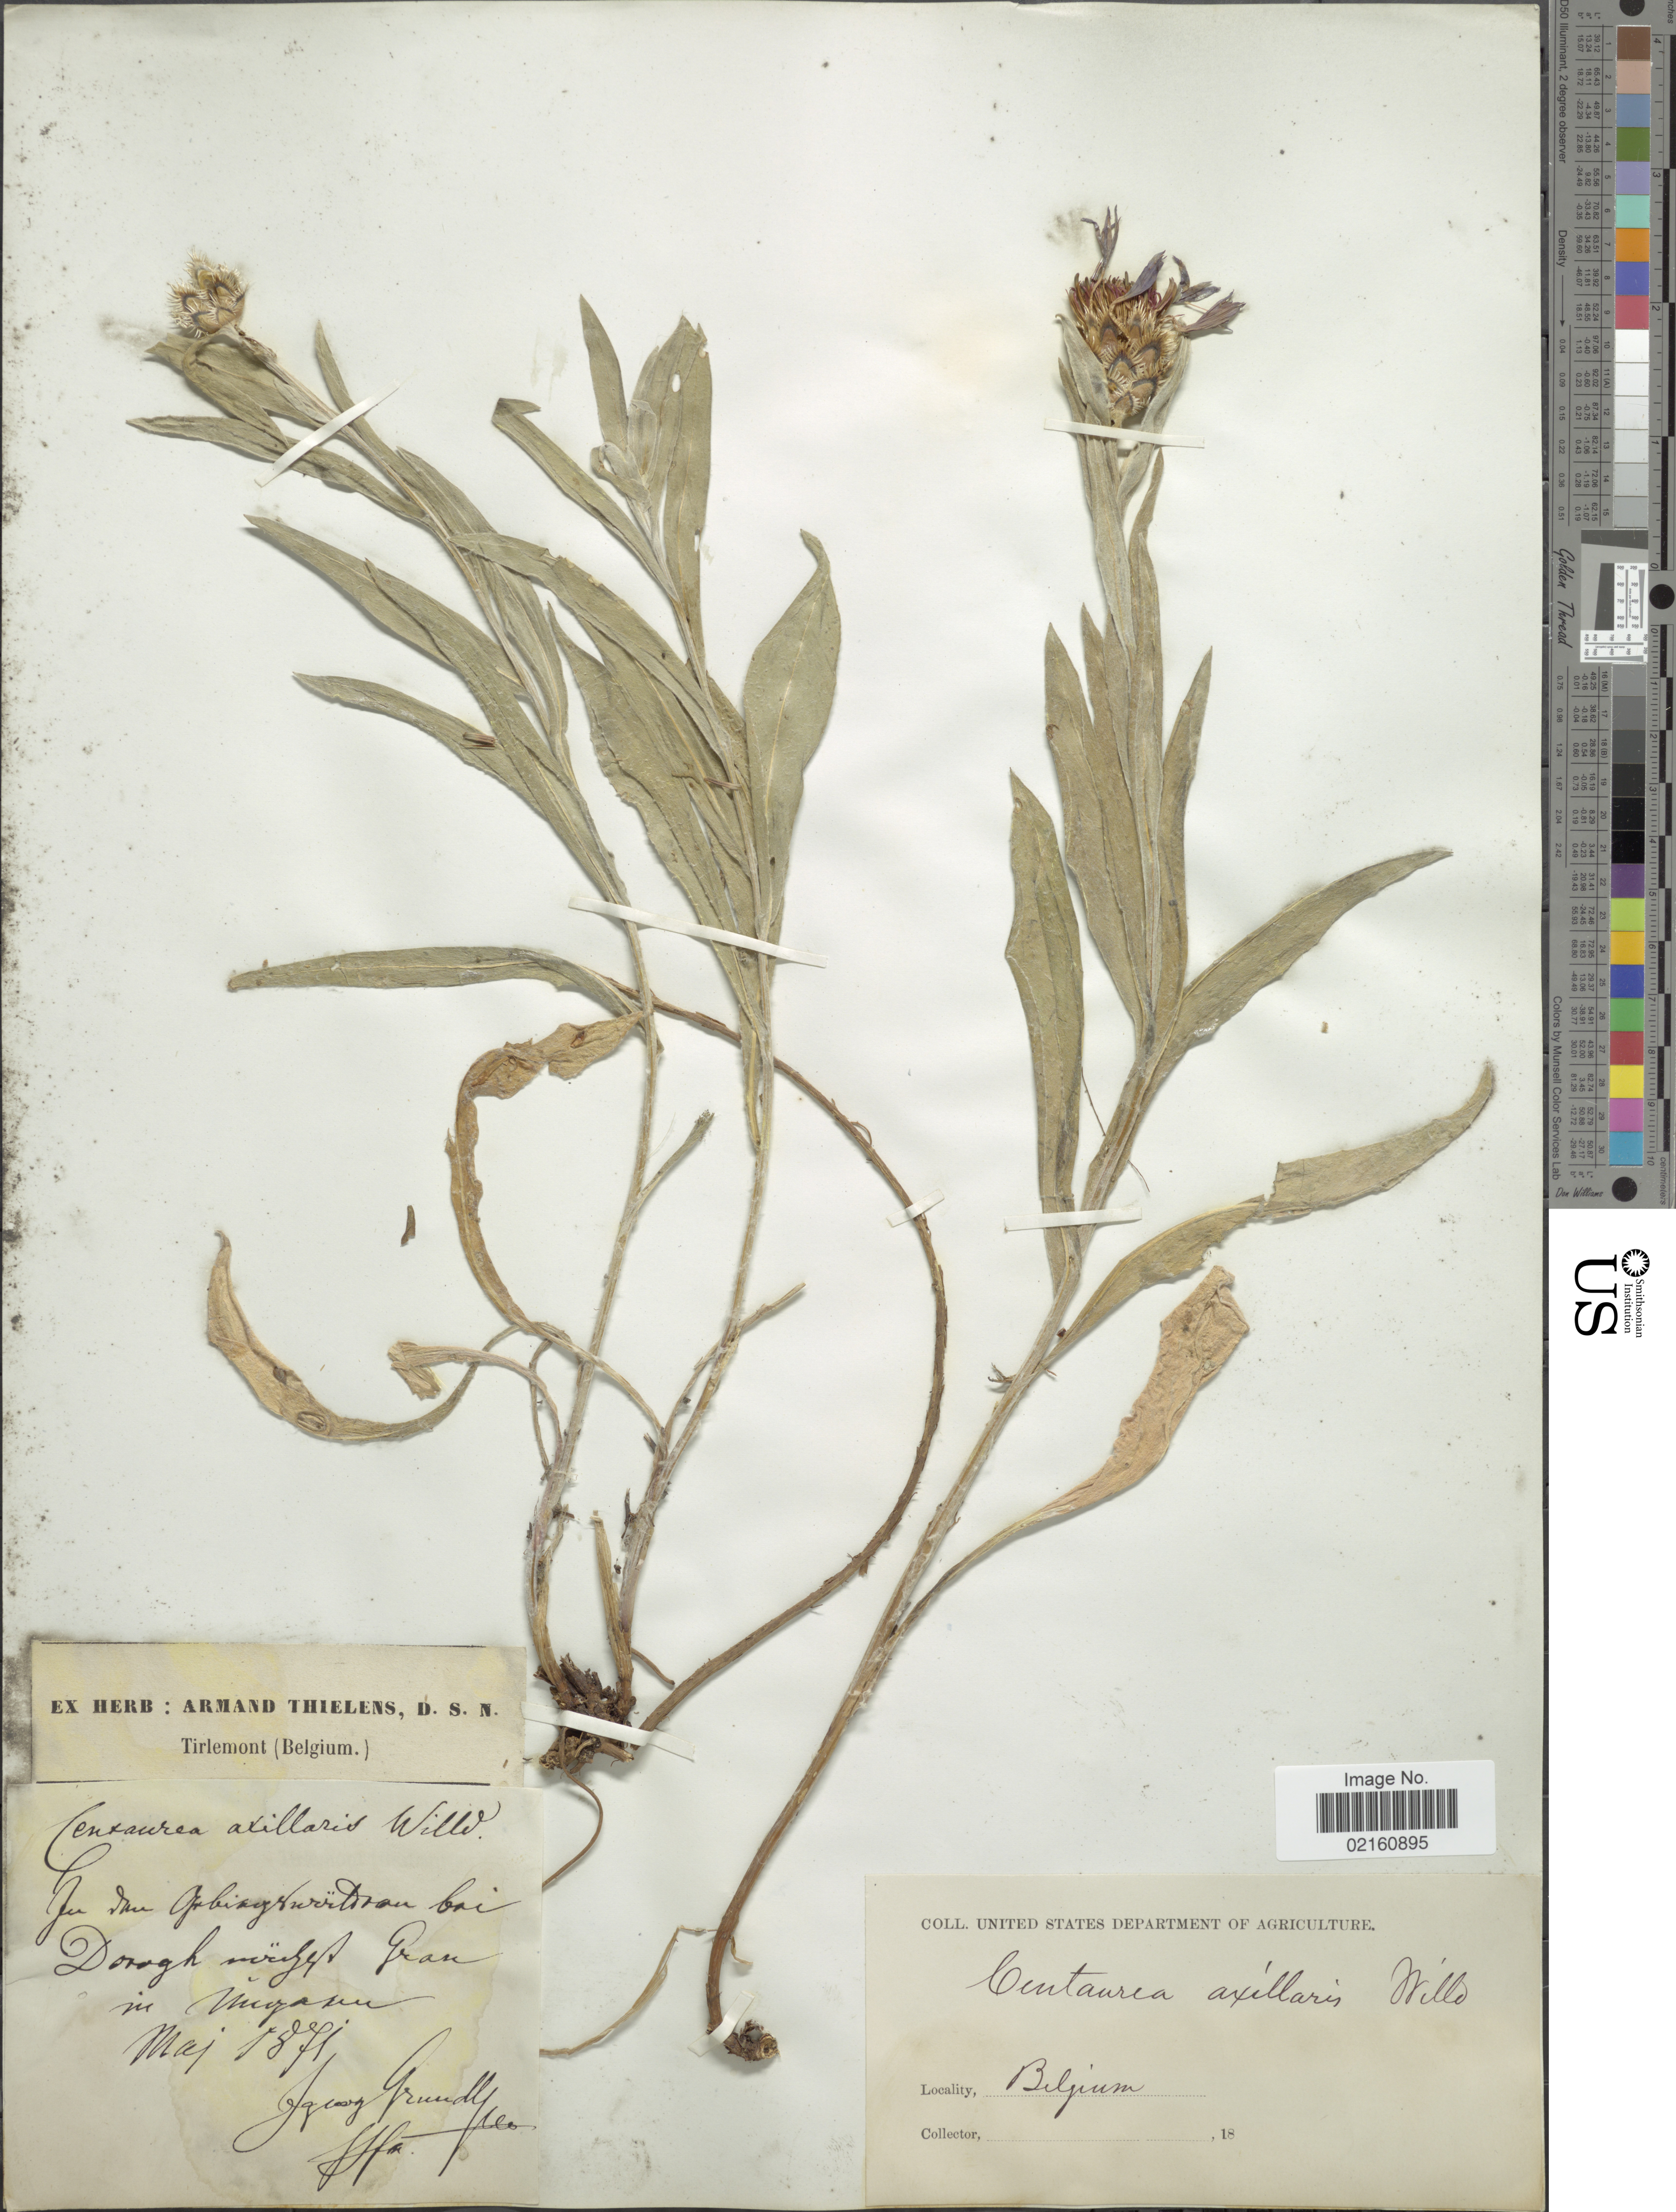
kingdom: Plantae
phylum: Tracheophyta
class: Magnoliopsida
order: Asterales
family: Asteraceae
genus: Centaurea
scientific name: Centaurea axillaris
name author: Willd.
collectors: I. Grundl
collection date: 1871-05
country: Belgium